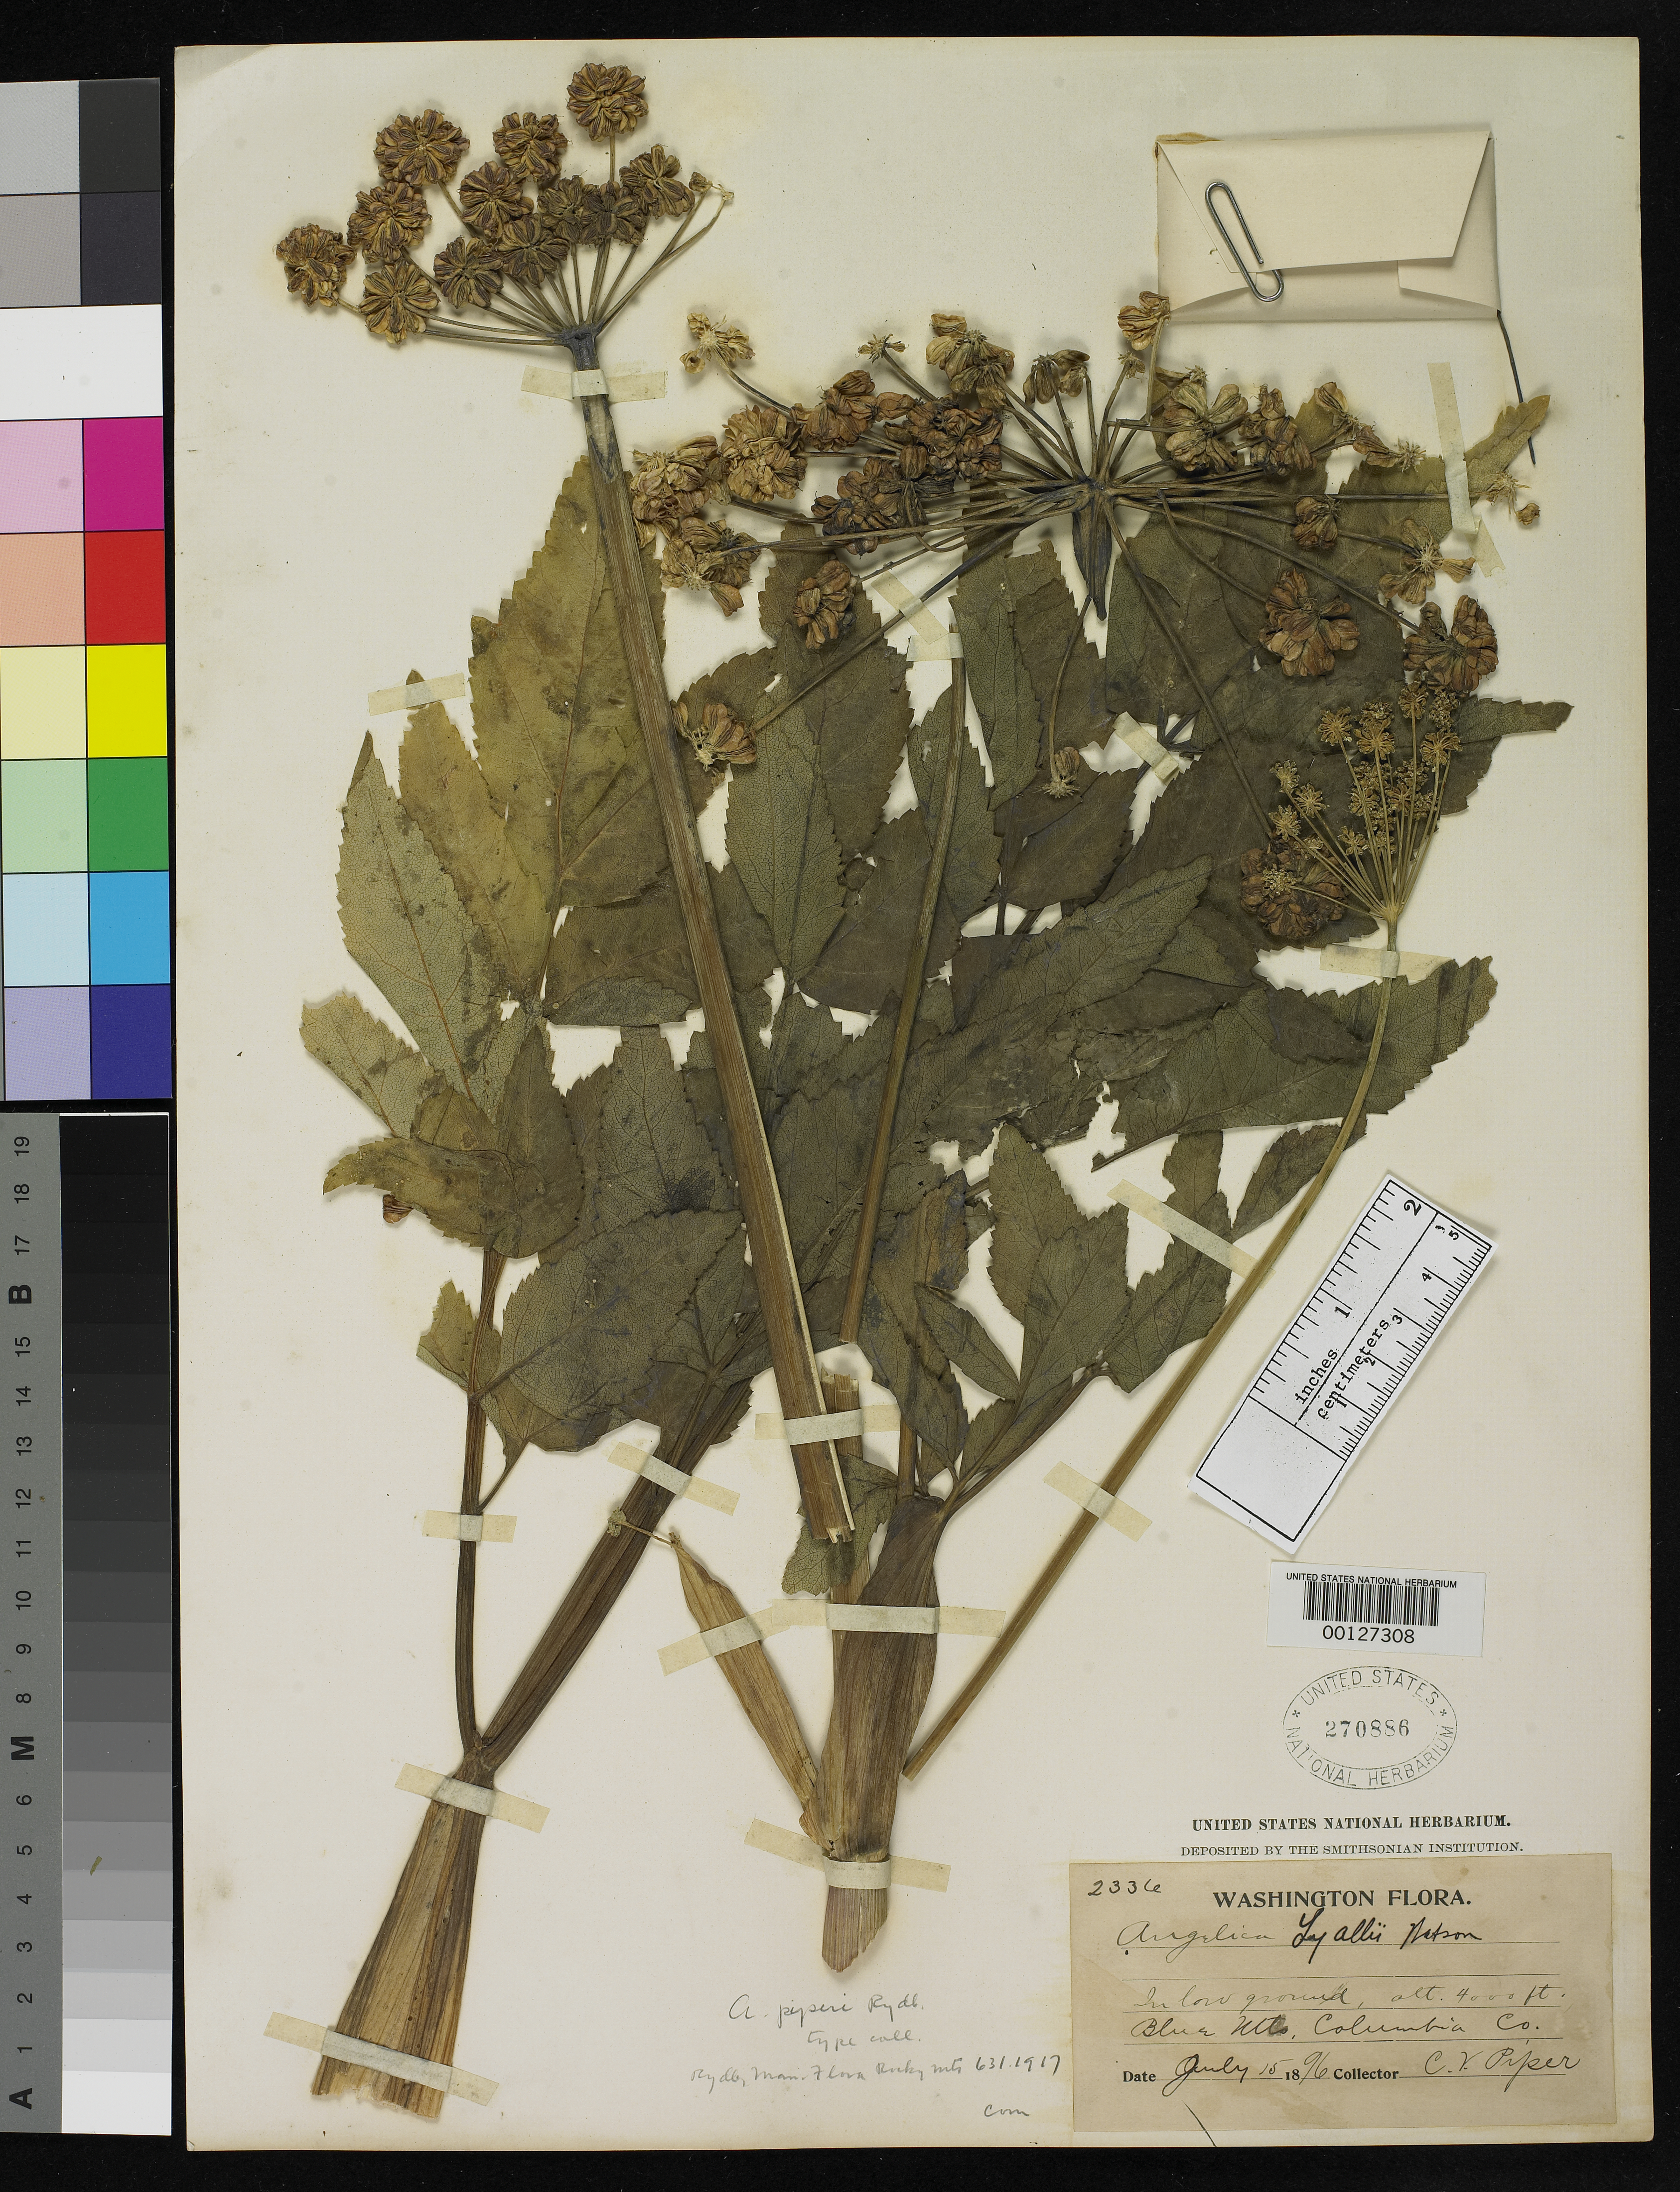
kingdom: Plantae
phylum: Tracheophyta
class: Magnoliopsida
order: Apiales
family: Apiaceae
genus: Angelica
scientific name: Angelica piperi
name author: Rydb.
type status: Isotype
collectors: C. V. Piper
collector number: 2336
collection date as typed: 1896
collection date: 1896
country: United States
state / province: Washington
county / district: Walla Walla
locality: Blue Mountains.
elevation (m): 1219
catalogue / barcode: US 270886